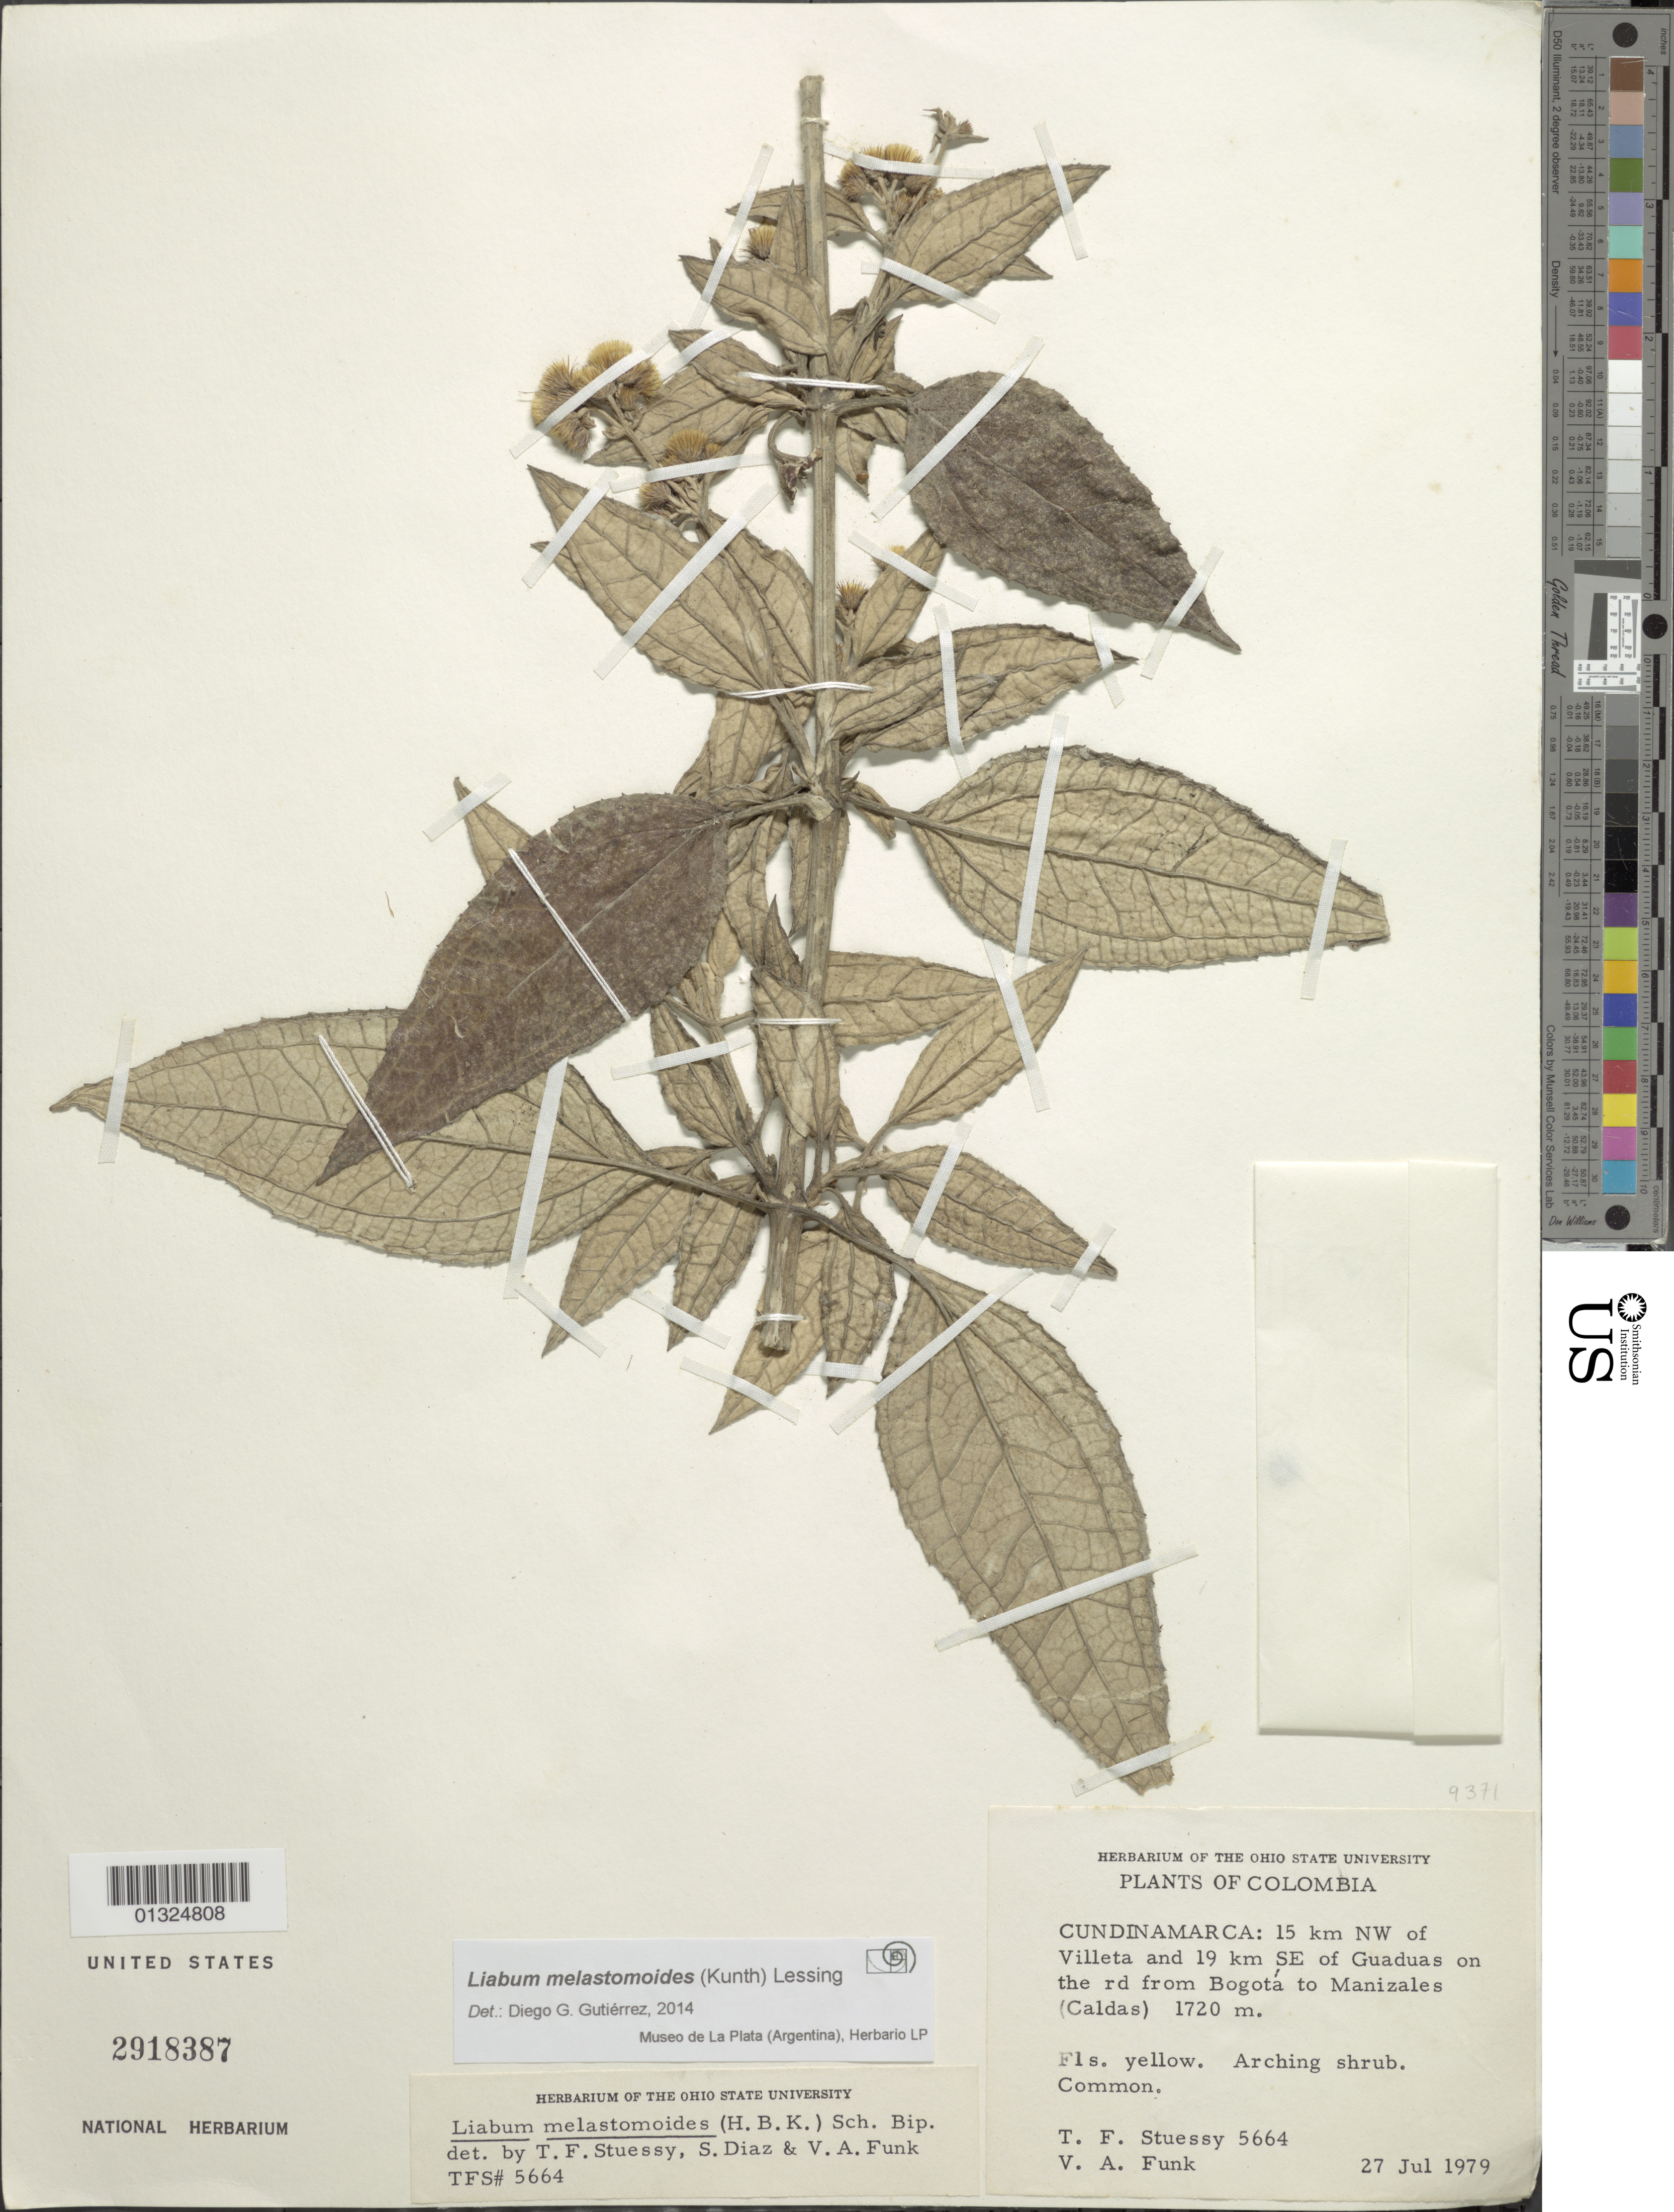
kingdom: Plantae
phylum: Tracheophyta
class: Magnoliopsida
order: Asterales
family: Asteraceae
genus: Liabum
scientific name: Liabum melastomoides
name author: (Kunth) Less.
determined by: Gutierrez, D. G.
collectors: T. Stuessy & V. Funk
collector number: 5664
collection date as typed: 27-Jul-79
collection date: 1979-07-27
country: Colombia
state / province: Cundinamarca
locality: Villeta, 15 km NW of, and 19 km SE of Guaduas on rd from Bogota to Manzinales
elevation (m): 1720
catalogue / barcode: US 2918387